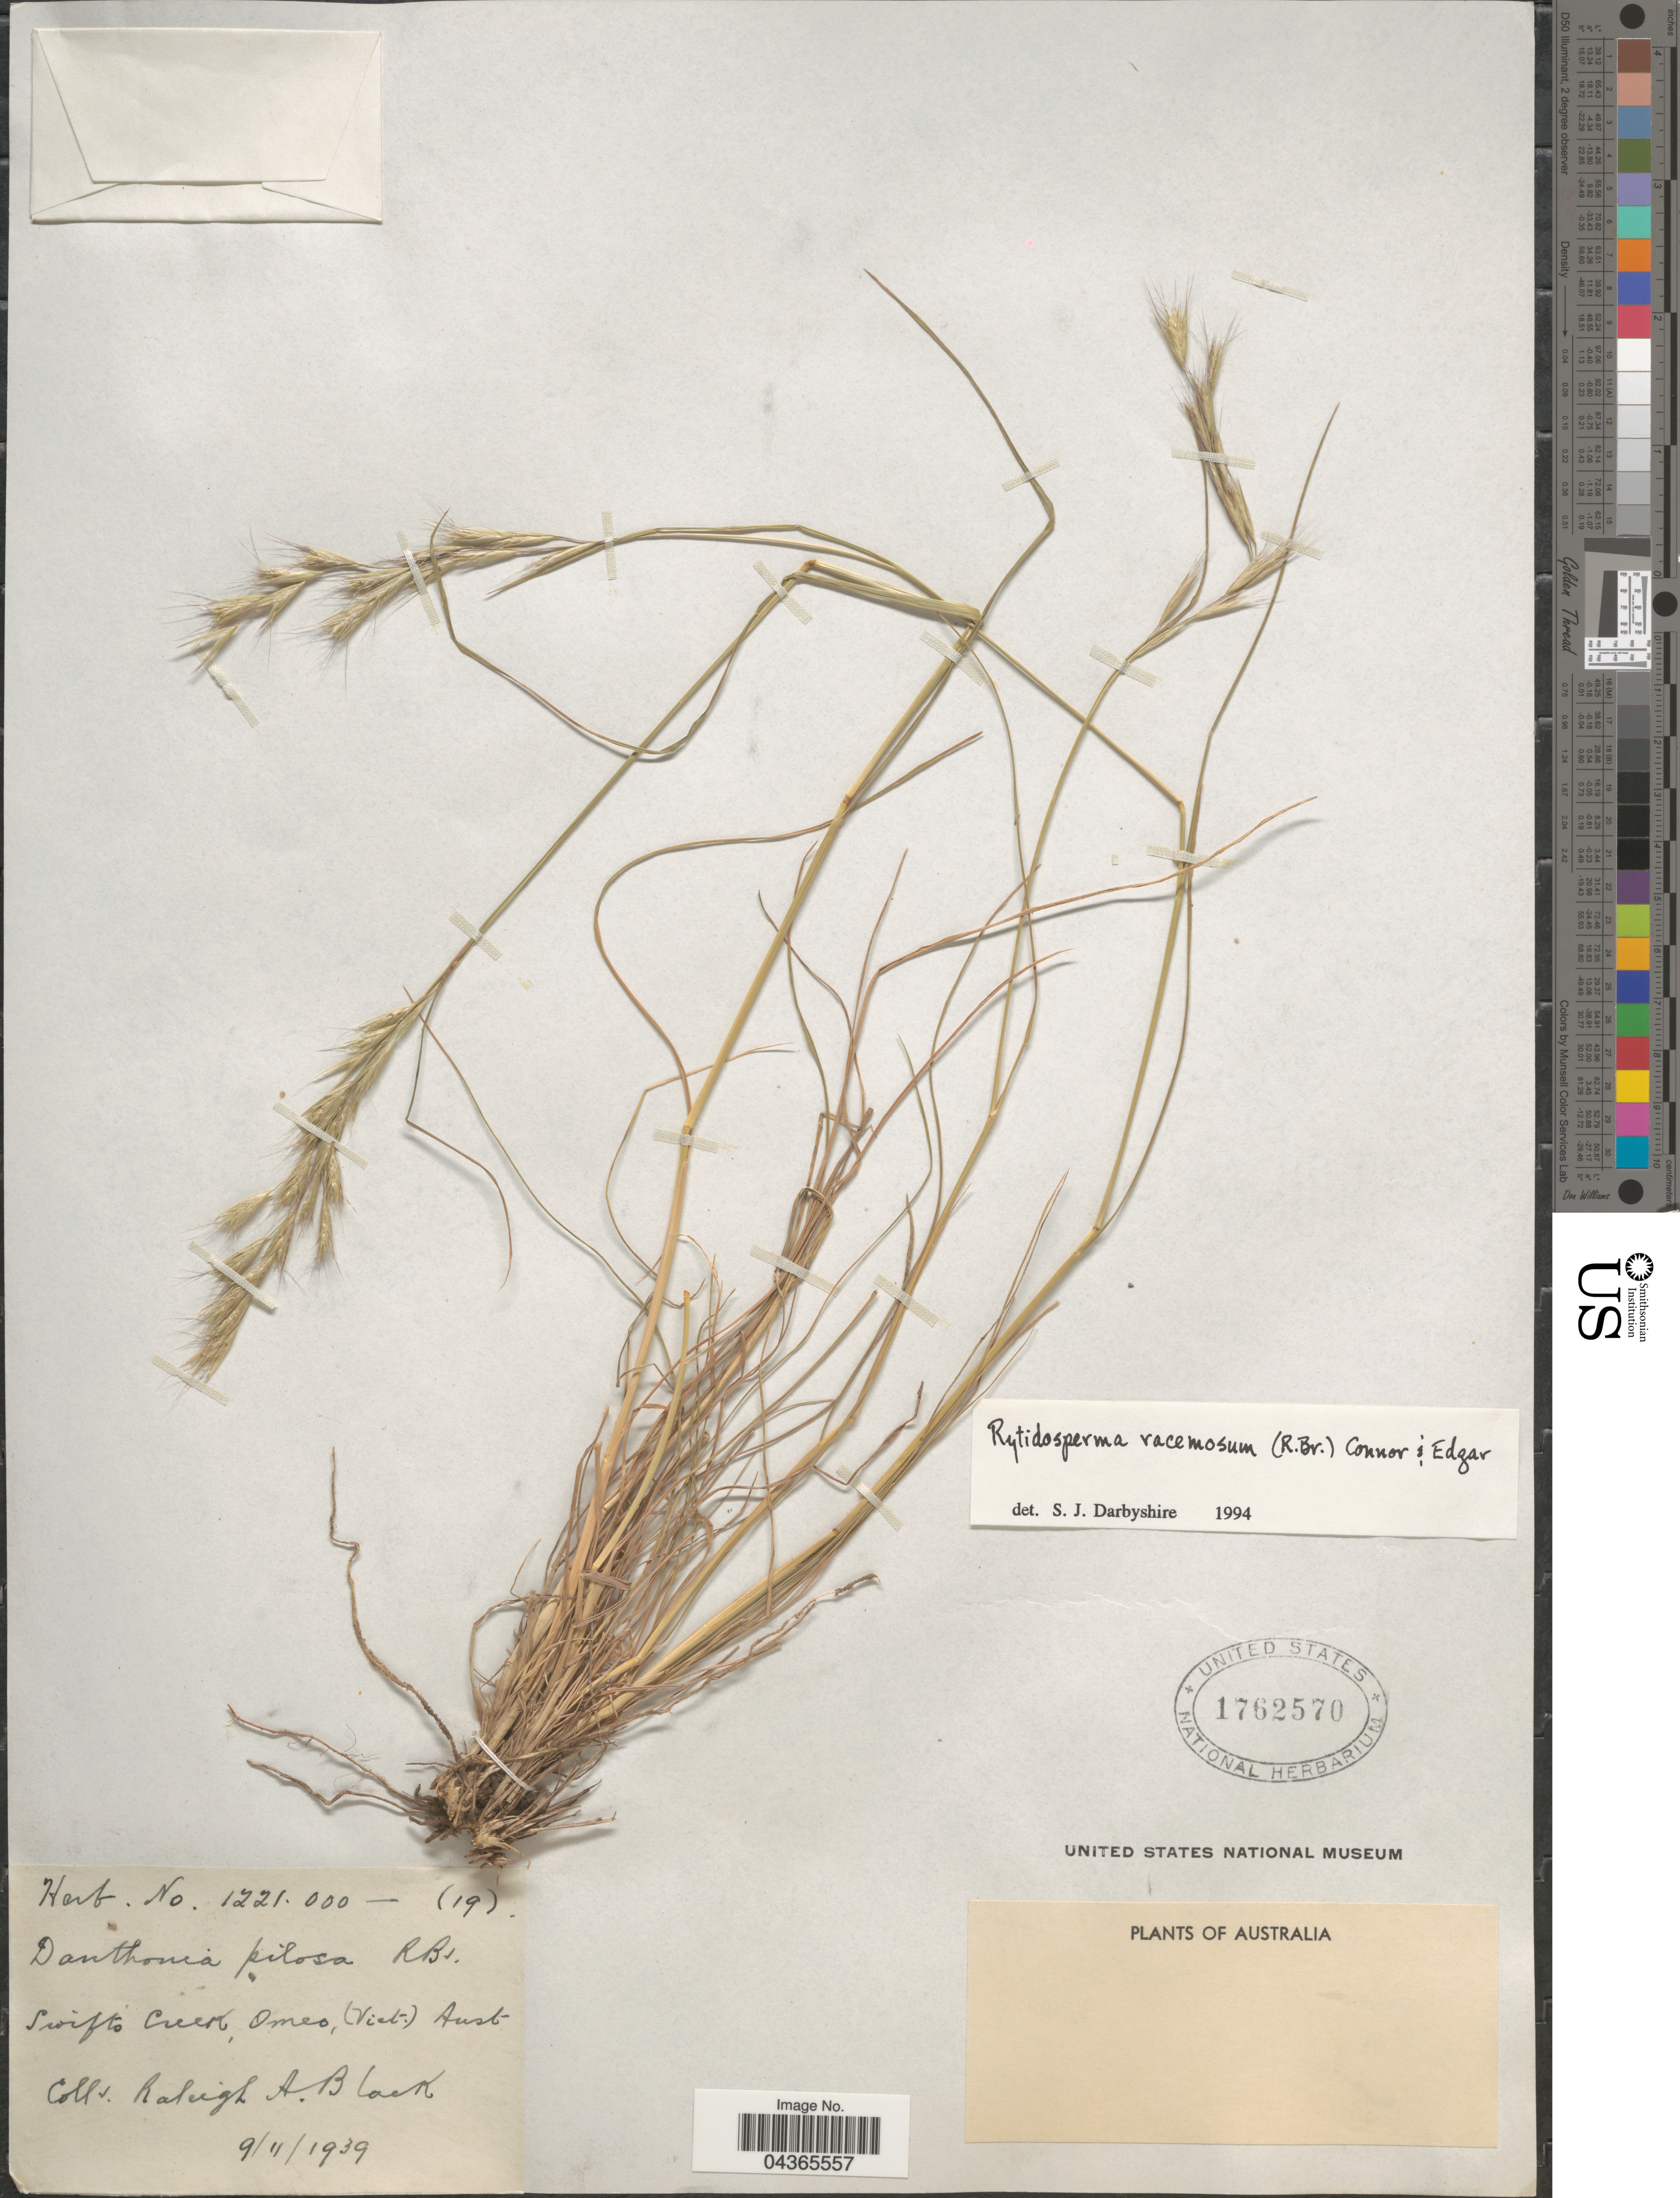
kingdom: Plantae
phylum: Tracheophyta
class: Liliopsida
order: Poales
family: Poaceae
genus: Rytidosperma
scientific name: Rytidosperma racemosum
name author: (R. Br.) Connor & Edgar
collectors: R. A. Black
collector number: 1221000-(19)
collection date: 1939-11-09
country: Australia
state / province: Victoria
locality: Swifts Creek, Omeo, (Vict.).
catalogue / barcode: US 1762570